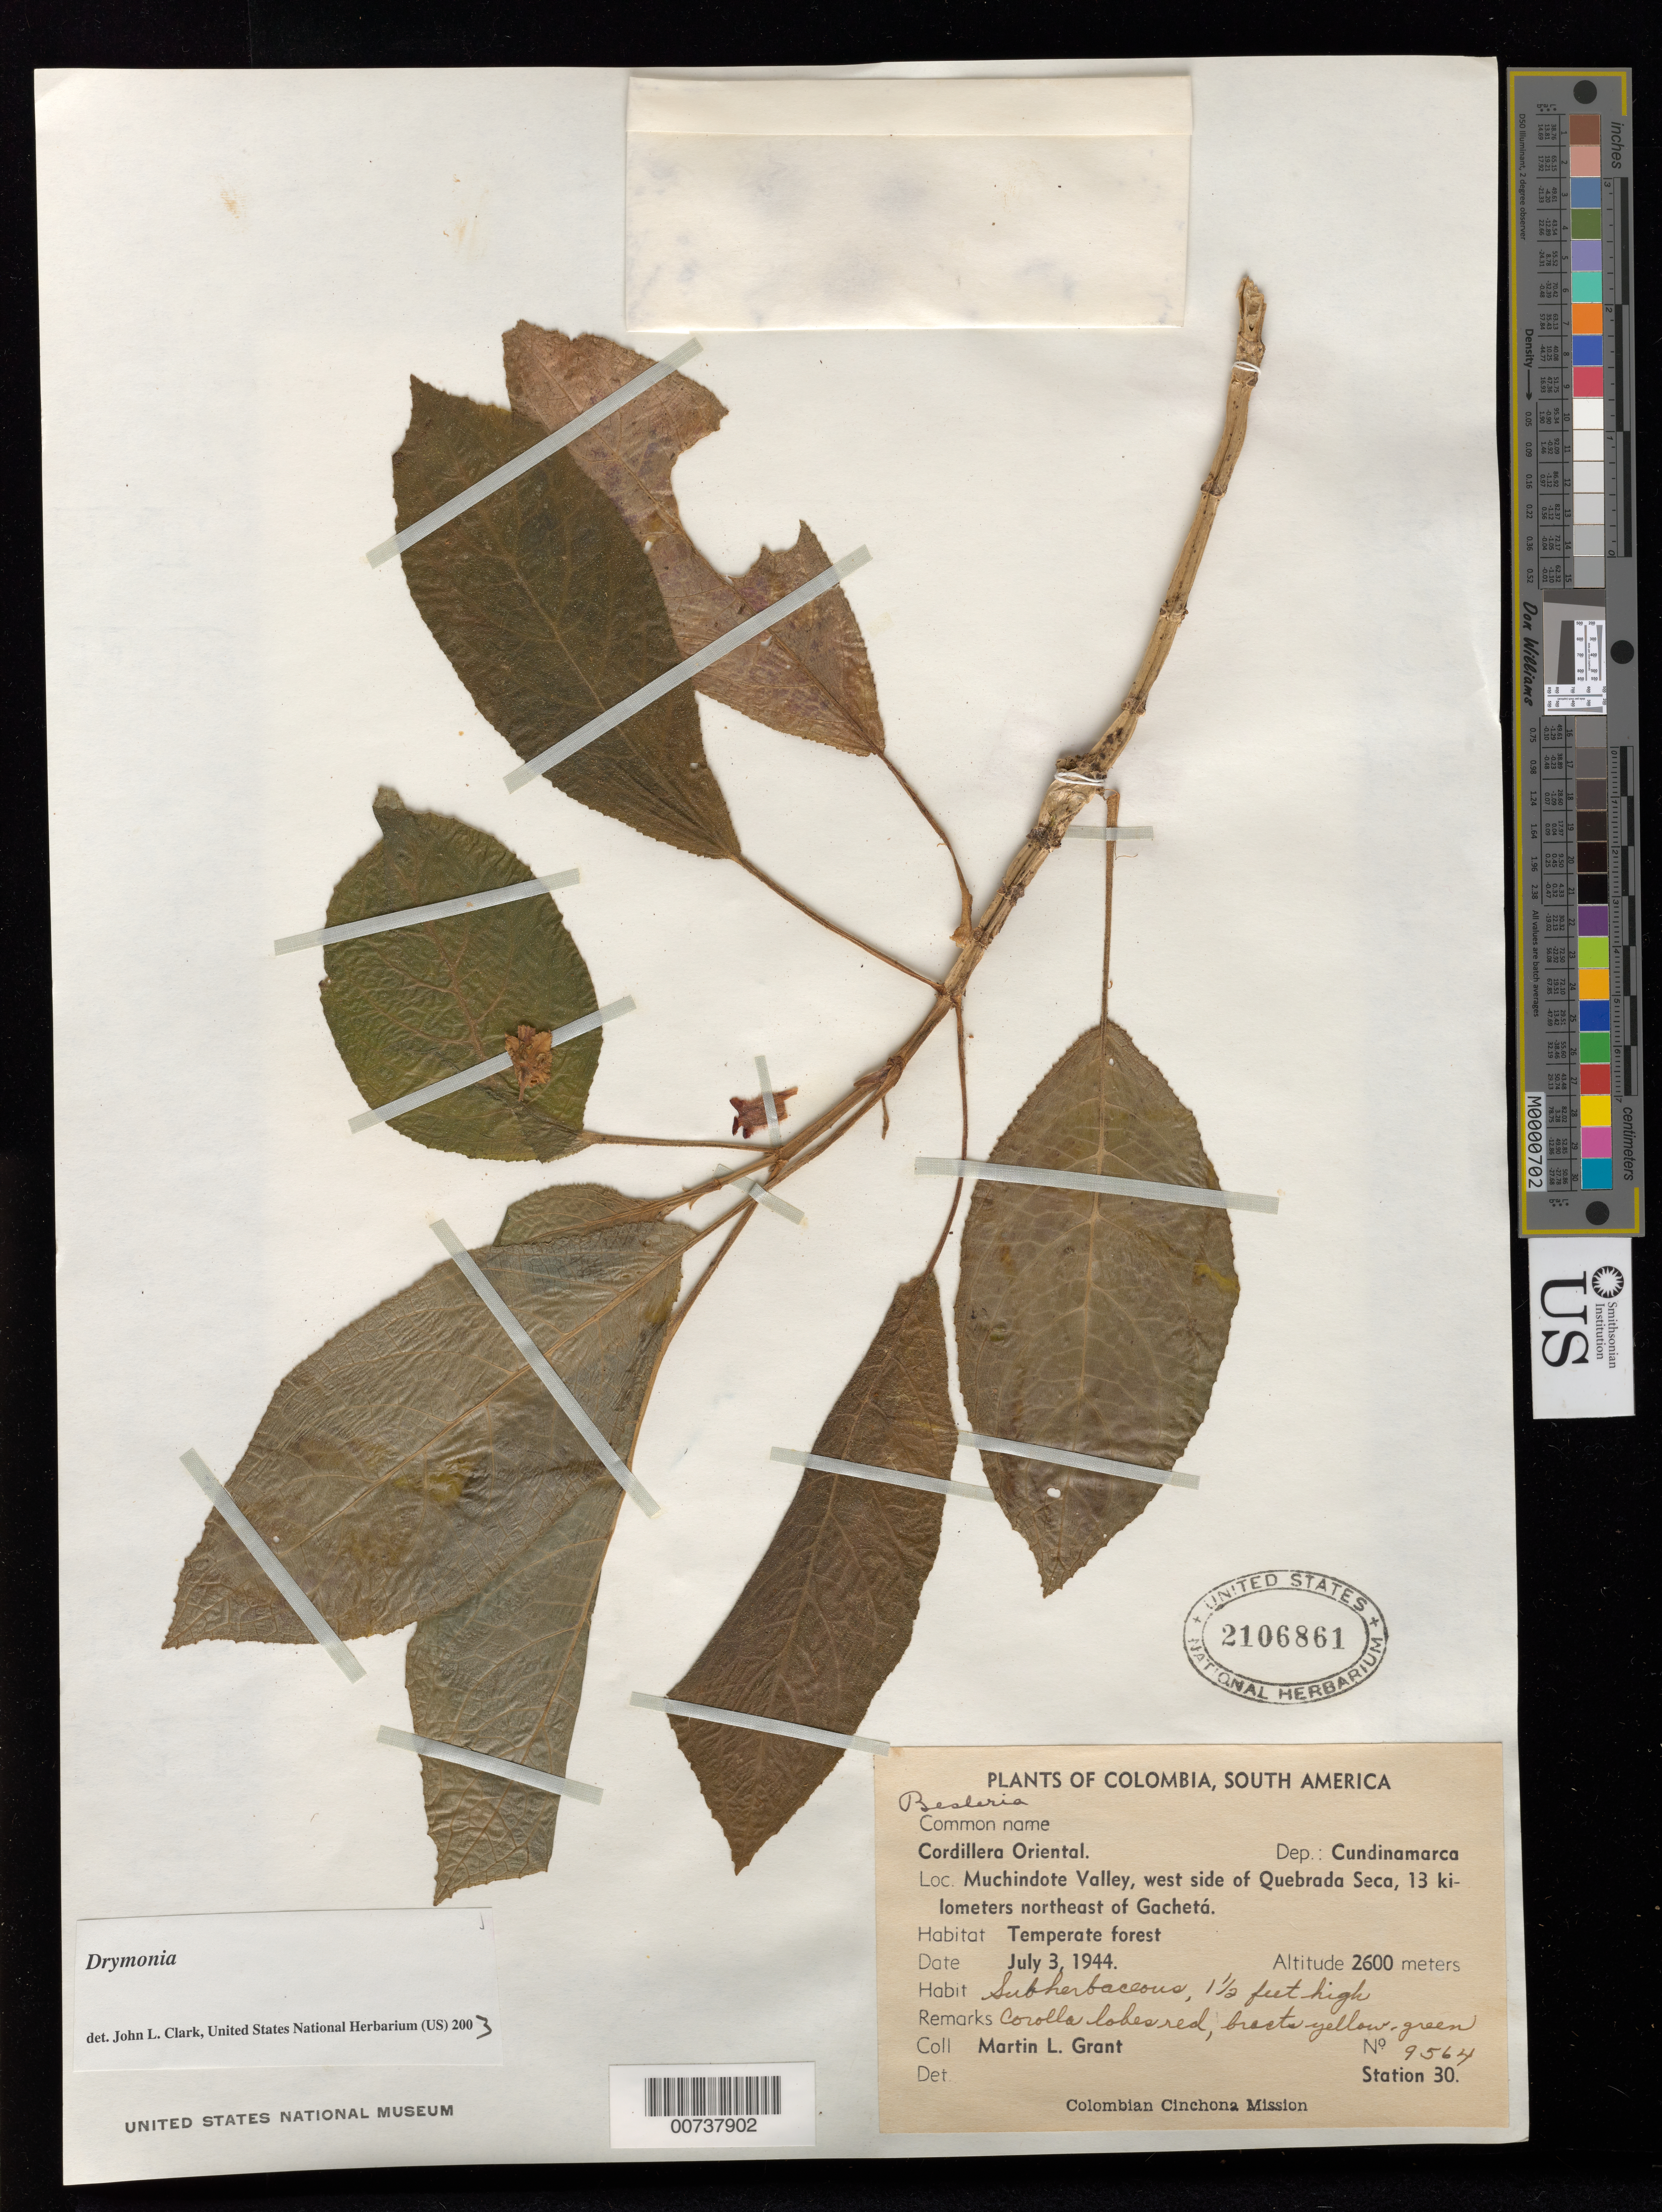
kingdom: Plantae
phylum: Tracheophyta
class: Magnoliopsida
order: Lamiales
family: Gesneriaceae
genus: Drymonia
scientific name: Drymonia sp.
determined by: Clark, J. L., (SEL), The Marie Selby Botanical Garden (UNITED STATES)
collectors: M. L. Grant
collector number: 9564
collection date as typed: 03 Jul 1944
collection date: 1944-07-03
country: Colombia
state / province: Cundinamarca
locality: Cordillera Oriental, Muchindote Valley, west side of Quebrada Seca, 13 km NE of Gacheta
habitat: Temperate forest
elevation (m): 2600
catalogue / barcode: US 2106861